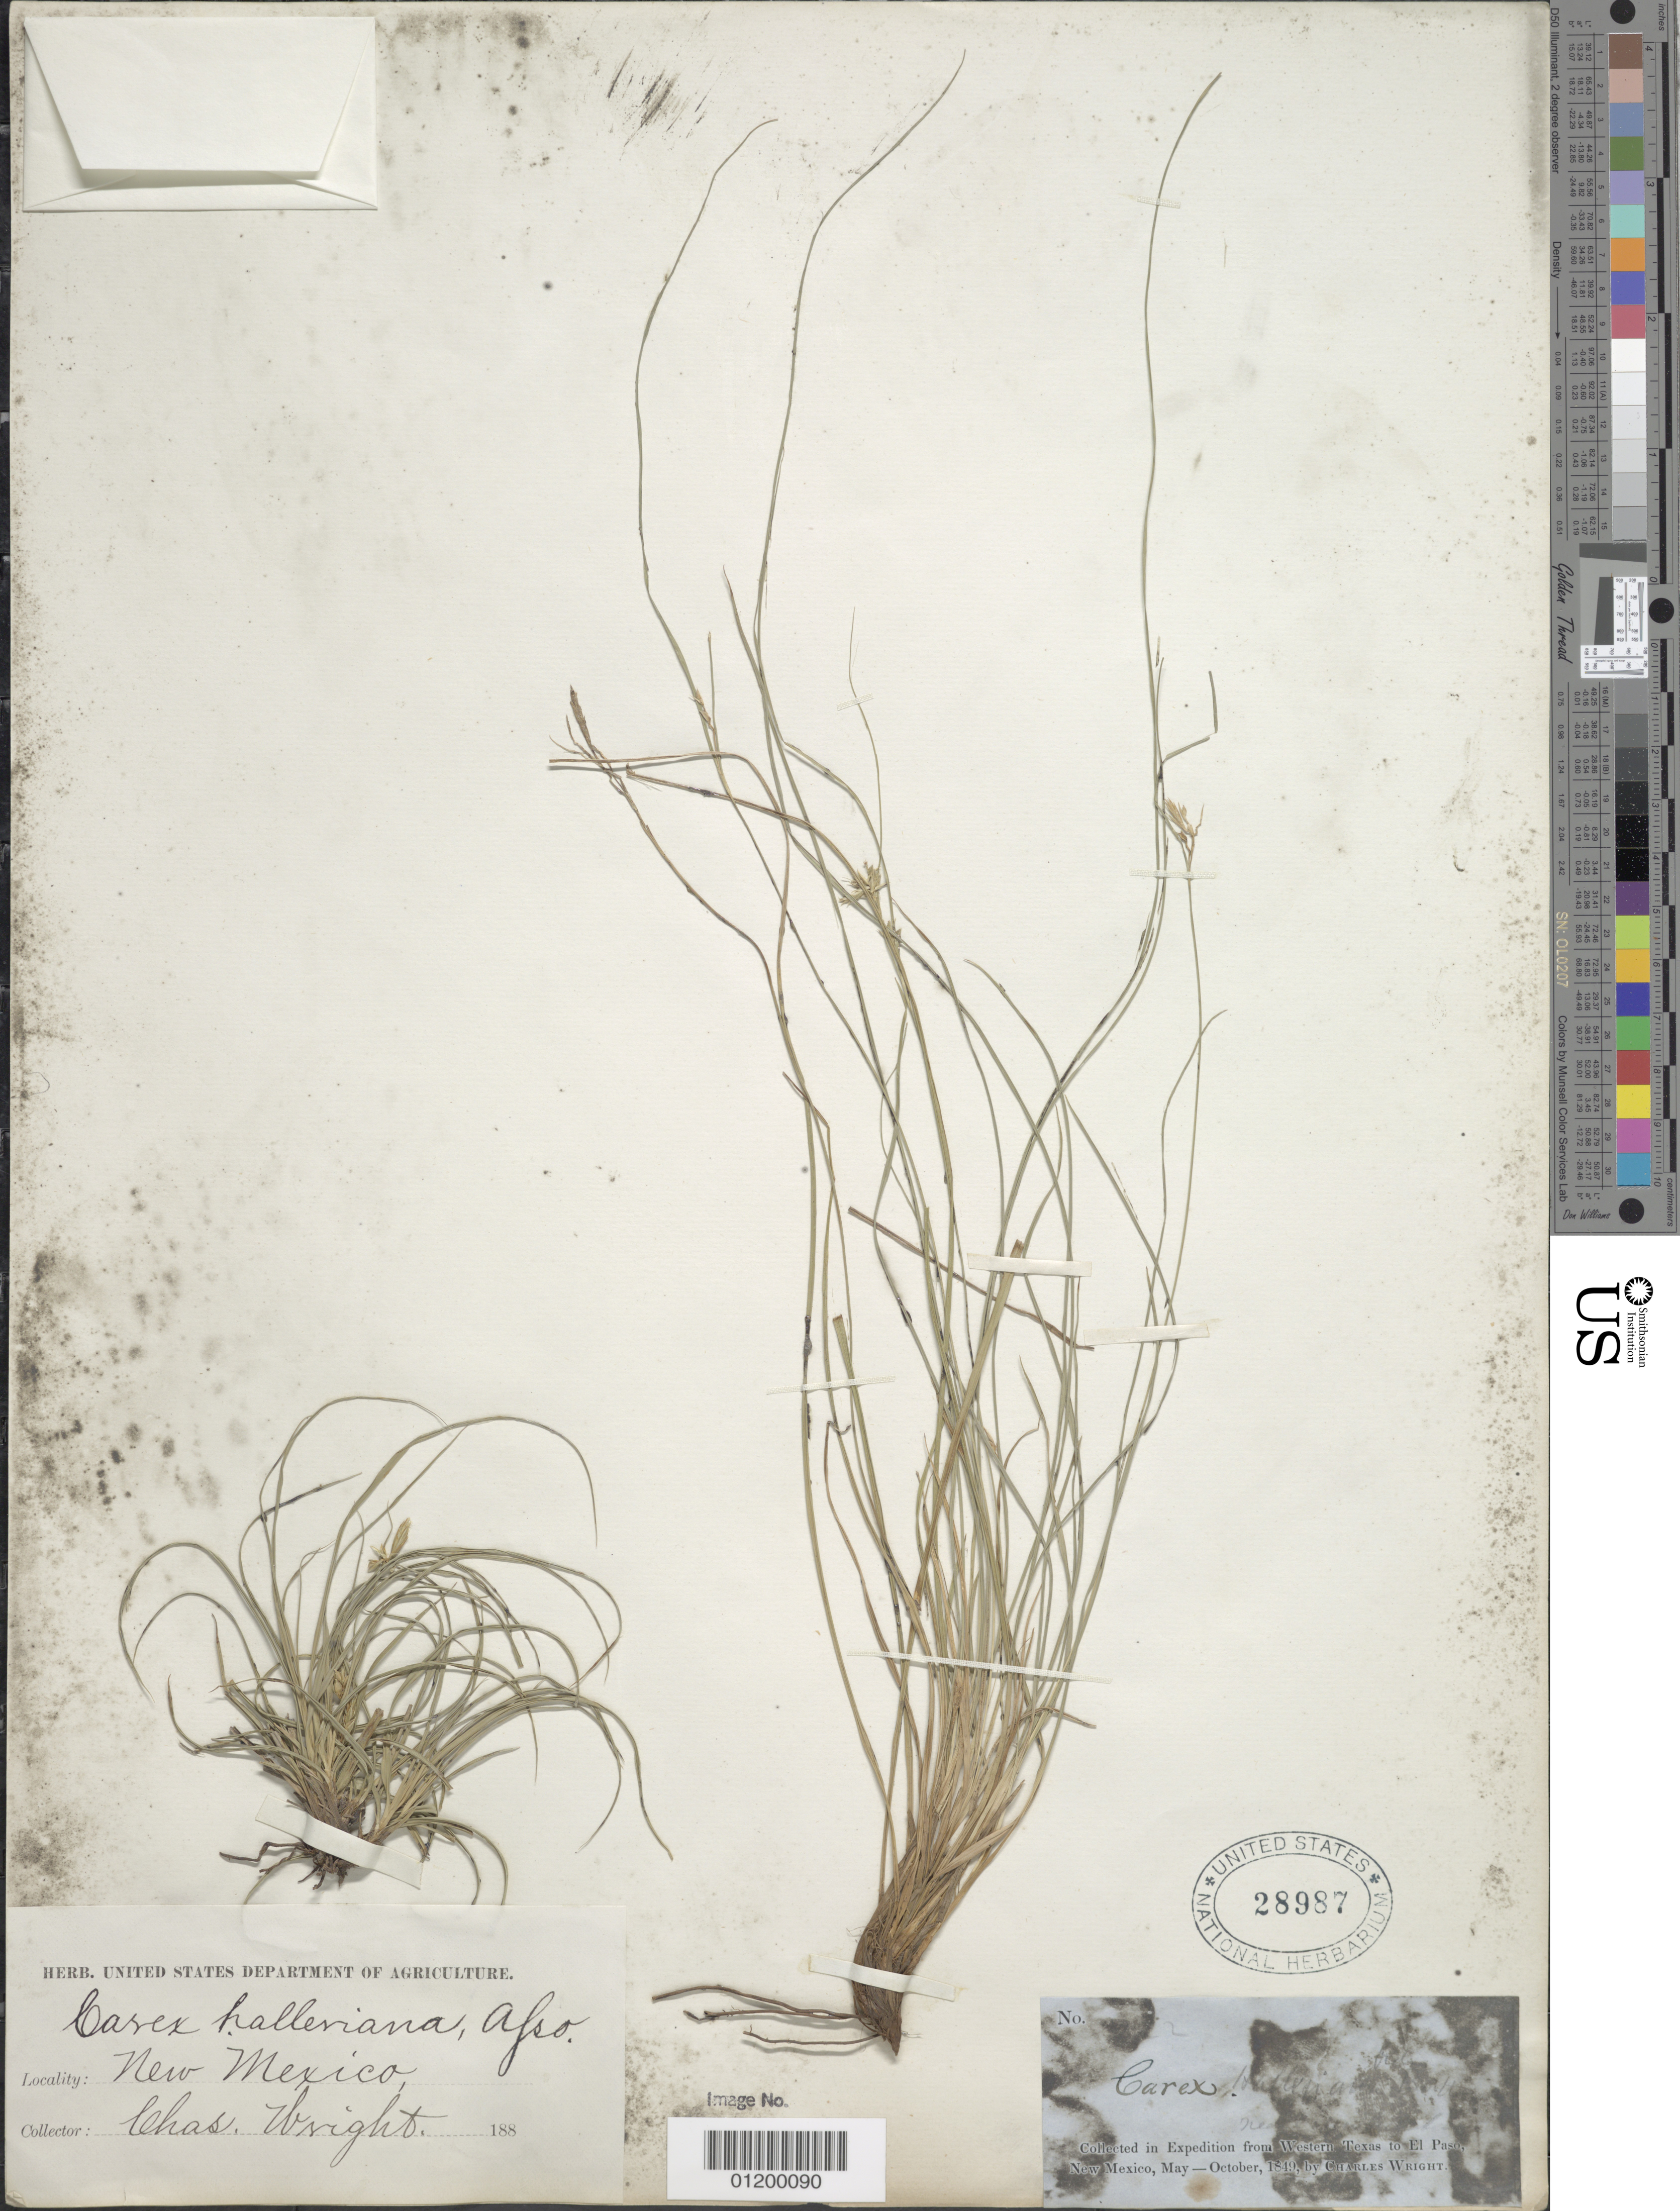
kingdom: Plantae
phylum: Tracheophyta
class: Liliopsida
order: Poales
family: Cyperaceae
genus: Carex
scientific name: Carex geophila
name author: Mack.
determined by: Strong, Mark T., (BOT), Smithsonian Institution - National Museum of Natural History (UNITED STATES)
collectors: C. Wright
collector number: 722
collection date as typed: May 1849 to -- Oct 1849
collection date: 1849-05/1849-10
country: United States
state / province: New Mexico / Texas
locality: W Texas to El Paso, New Mexico.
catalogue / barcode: US 28987